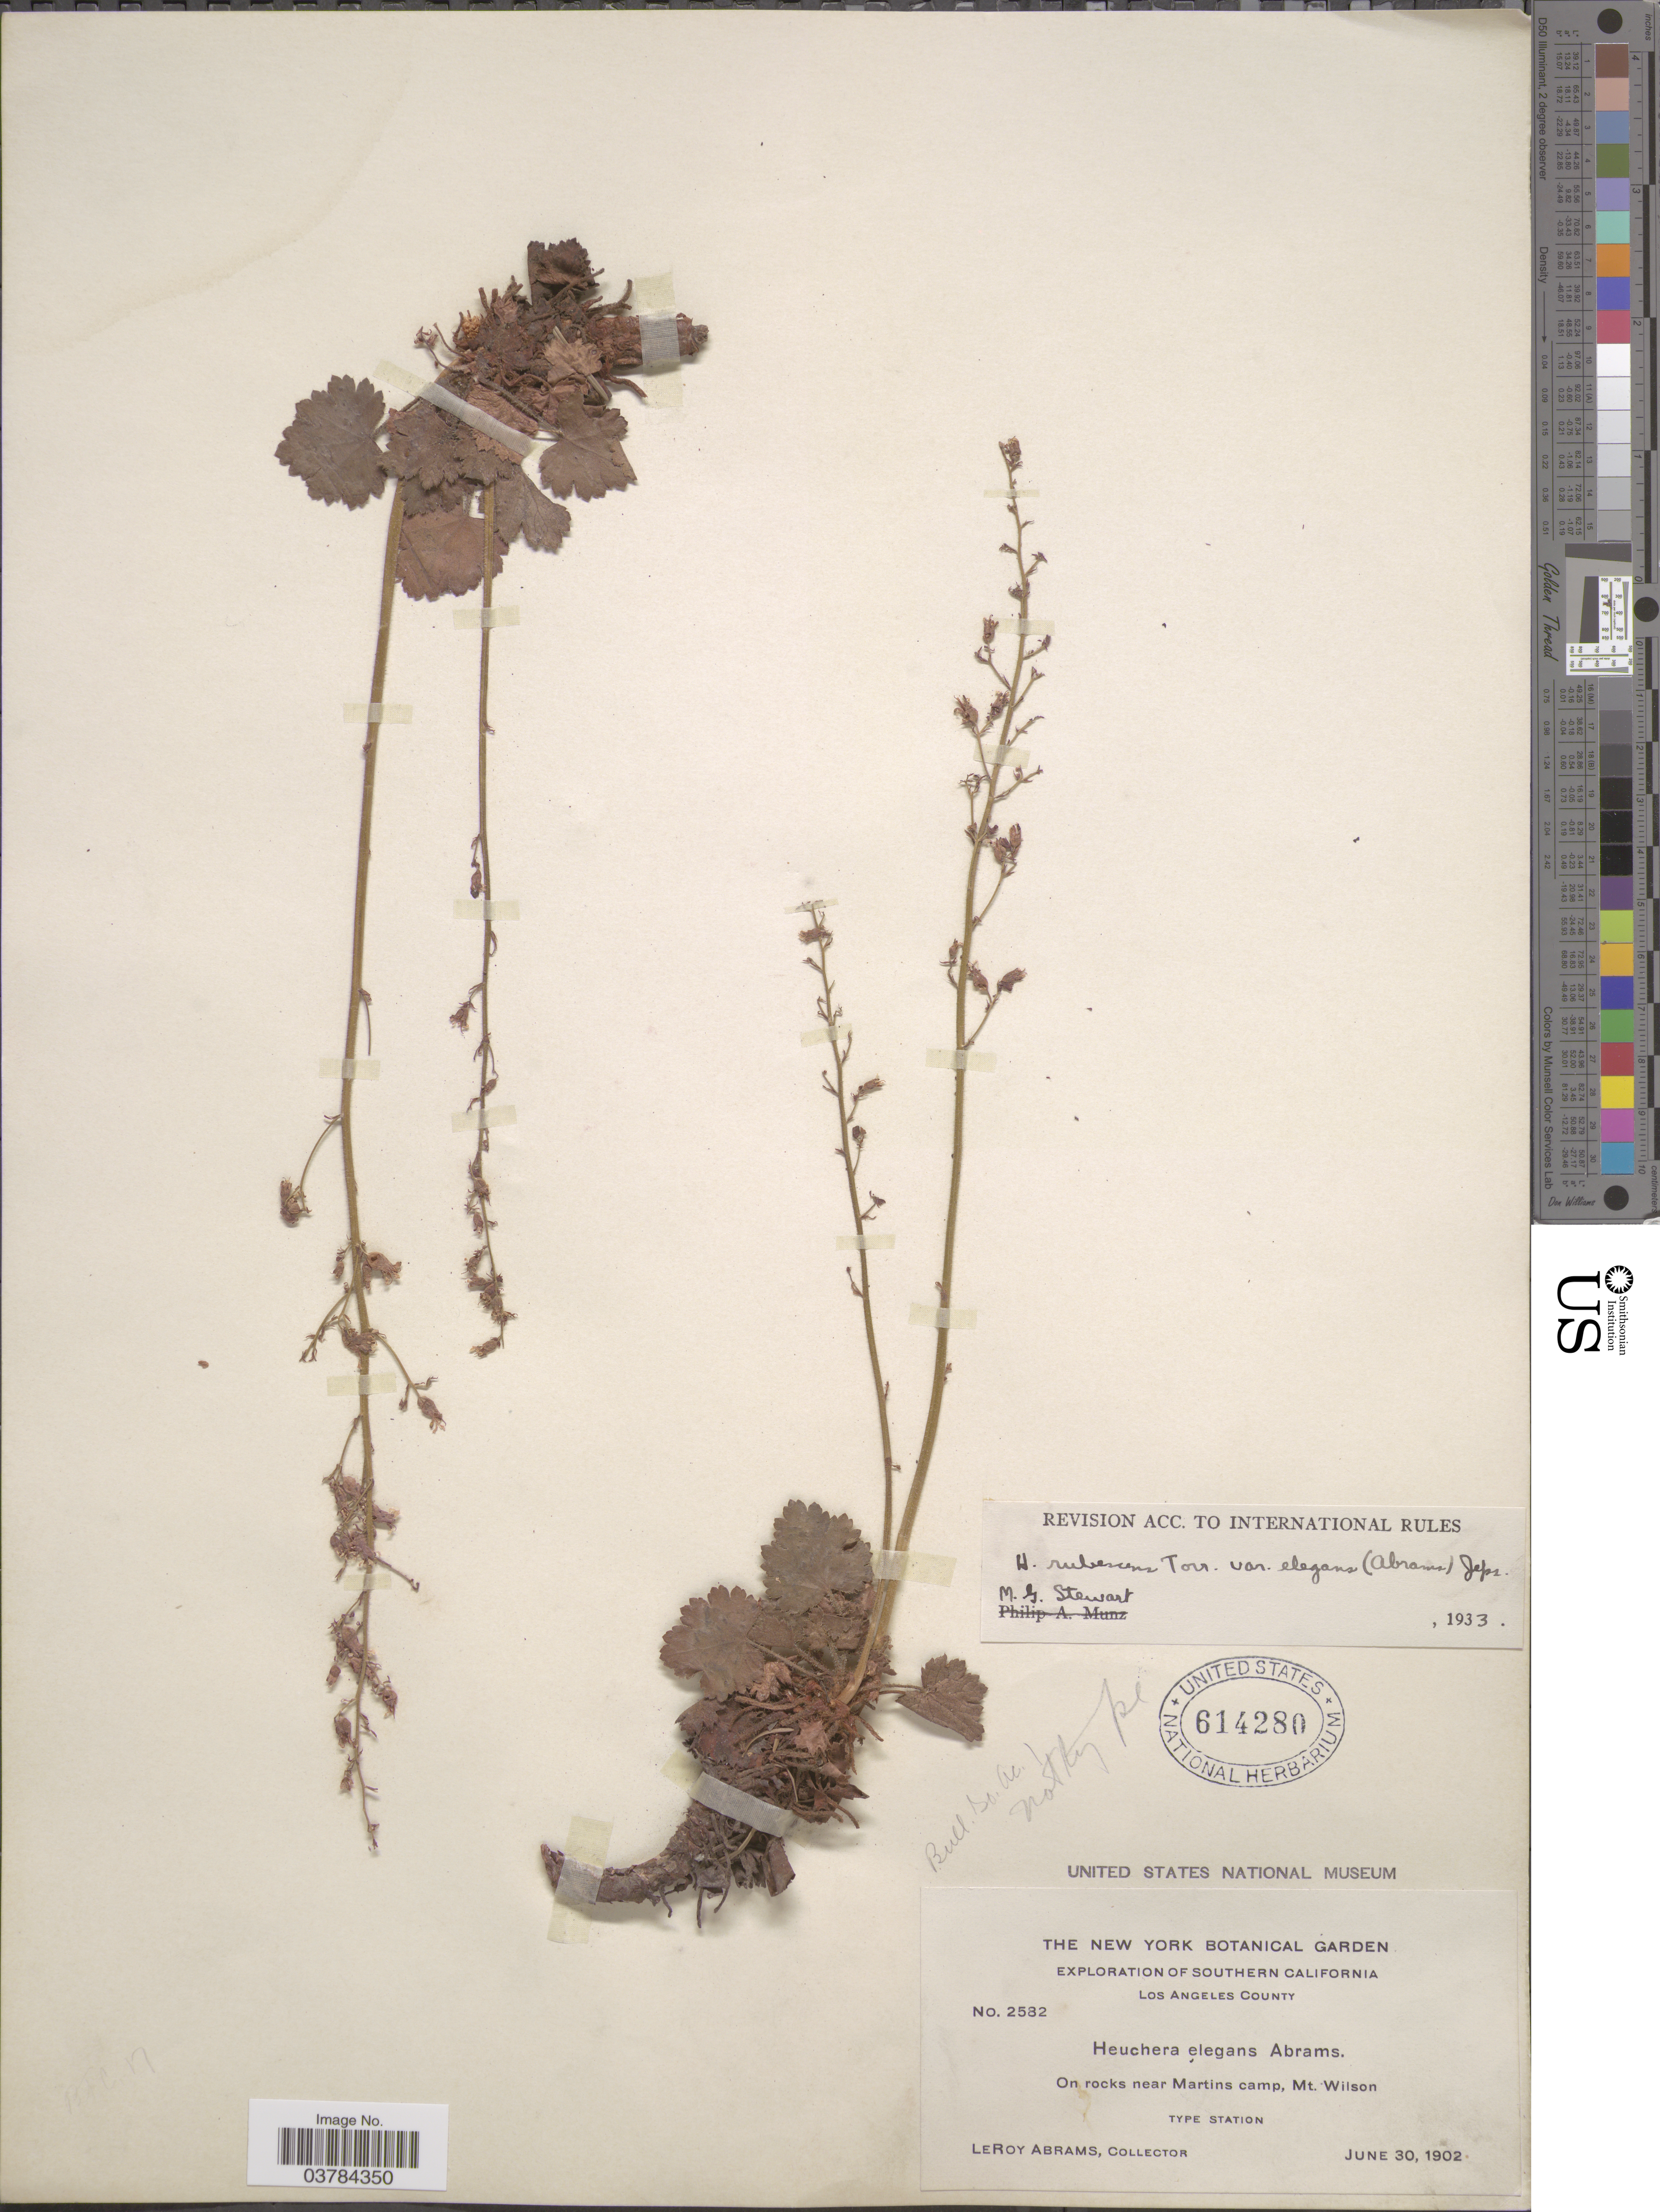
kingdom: Plantae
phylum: Tracheophyta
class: Magnoliopsida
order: Saxifragales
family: Saxifragaceae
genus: Heuchera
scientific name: Heuchera elegans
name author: Abrams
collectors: L. Abrams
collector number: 2582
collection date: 1902-06-30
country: United States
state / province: California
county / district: Los Angeles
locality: Exploration of Southern California. Los Angeles County. On rocks near Martins camp, Mt. Wilson. Type Station.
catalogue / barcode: US 614280